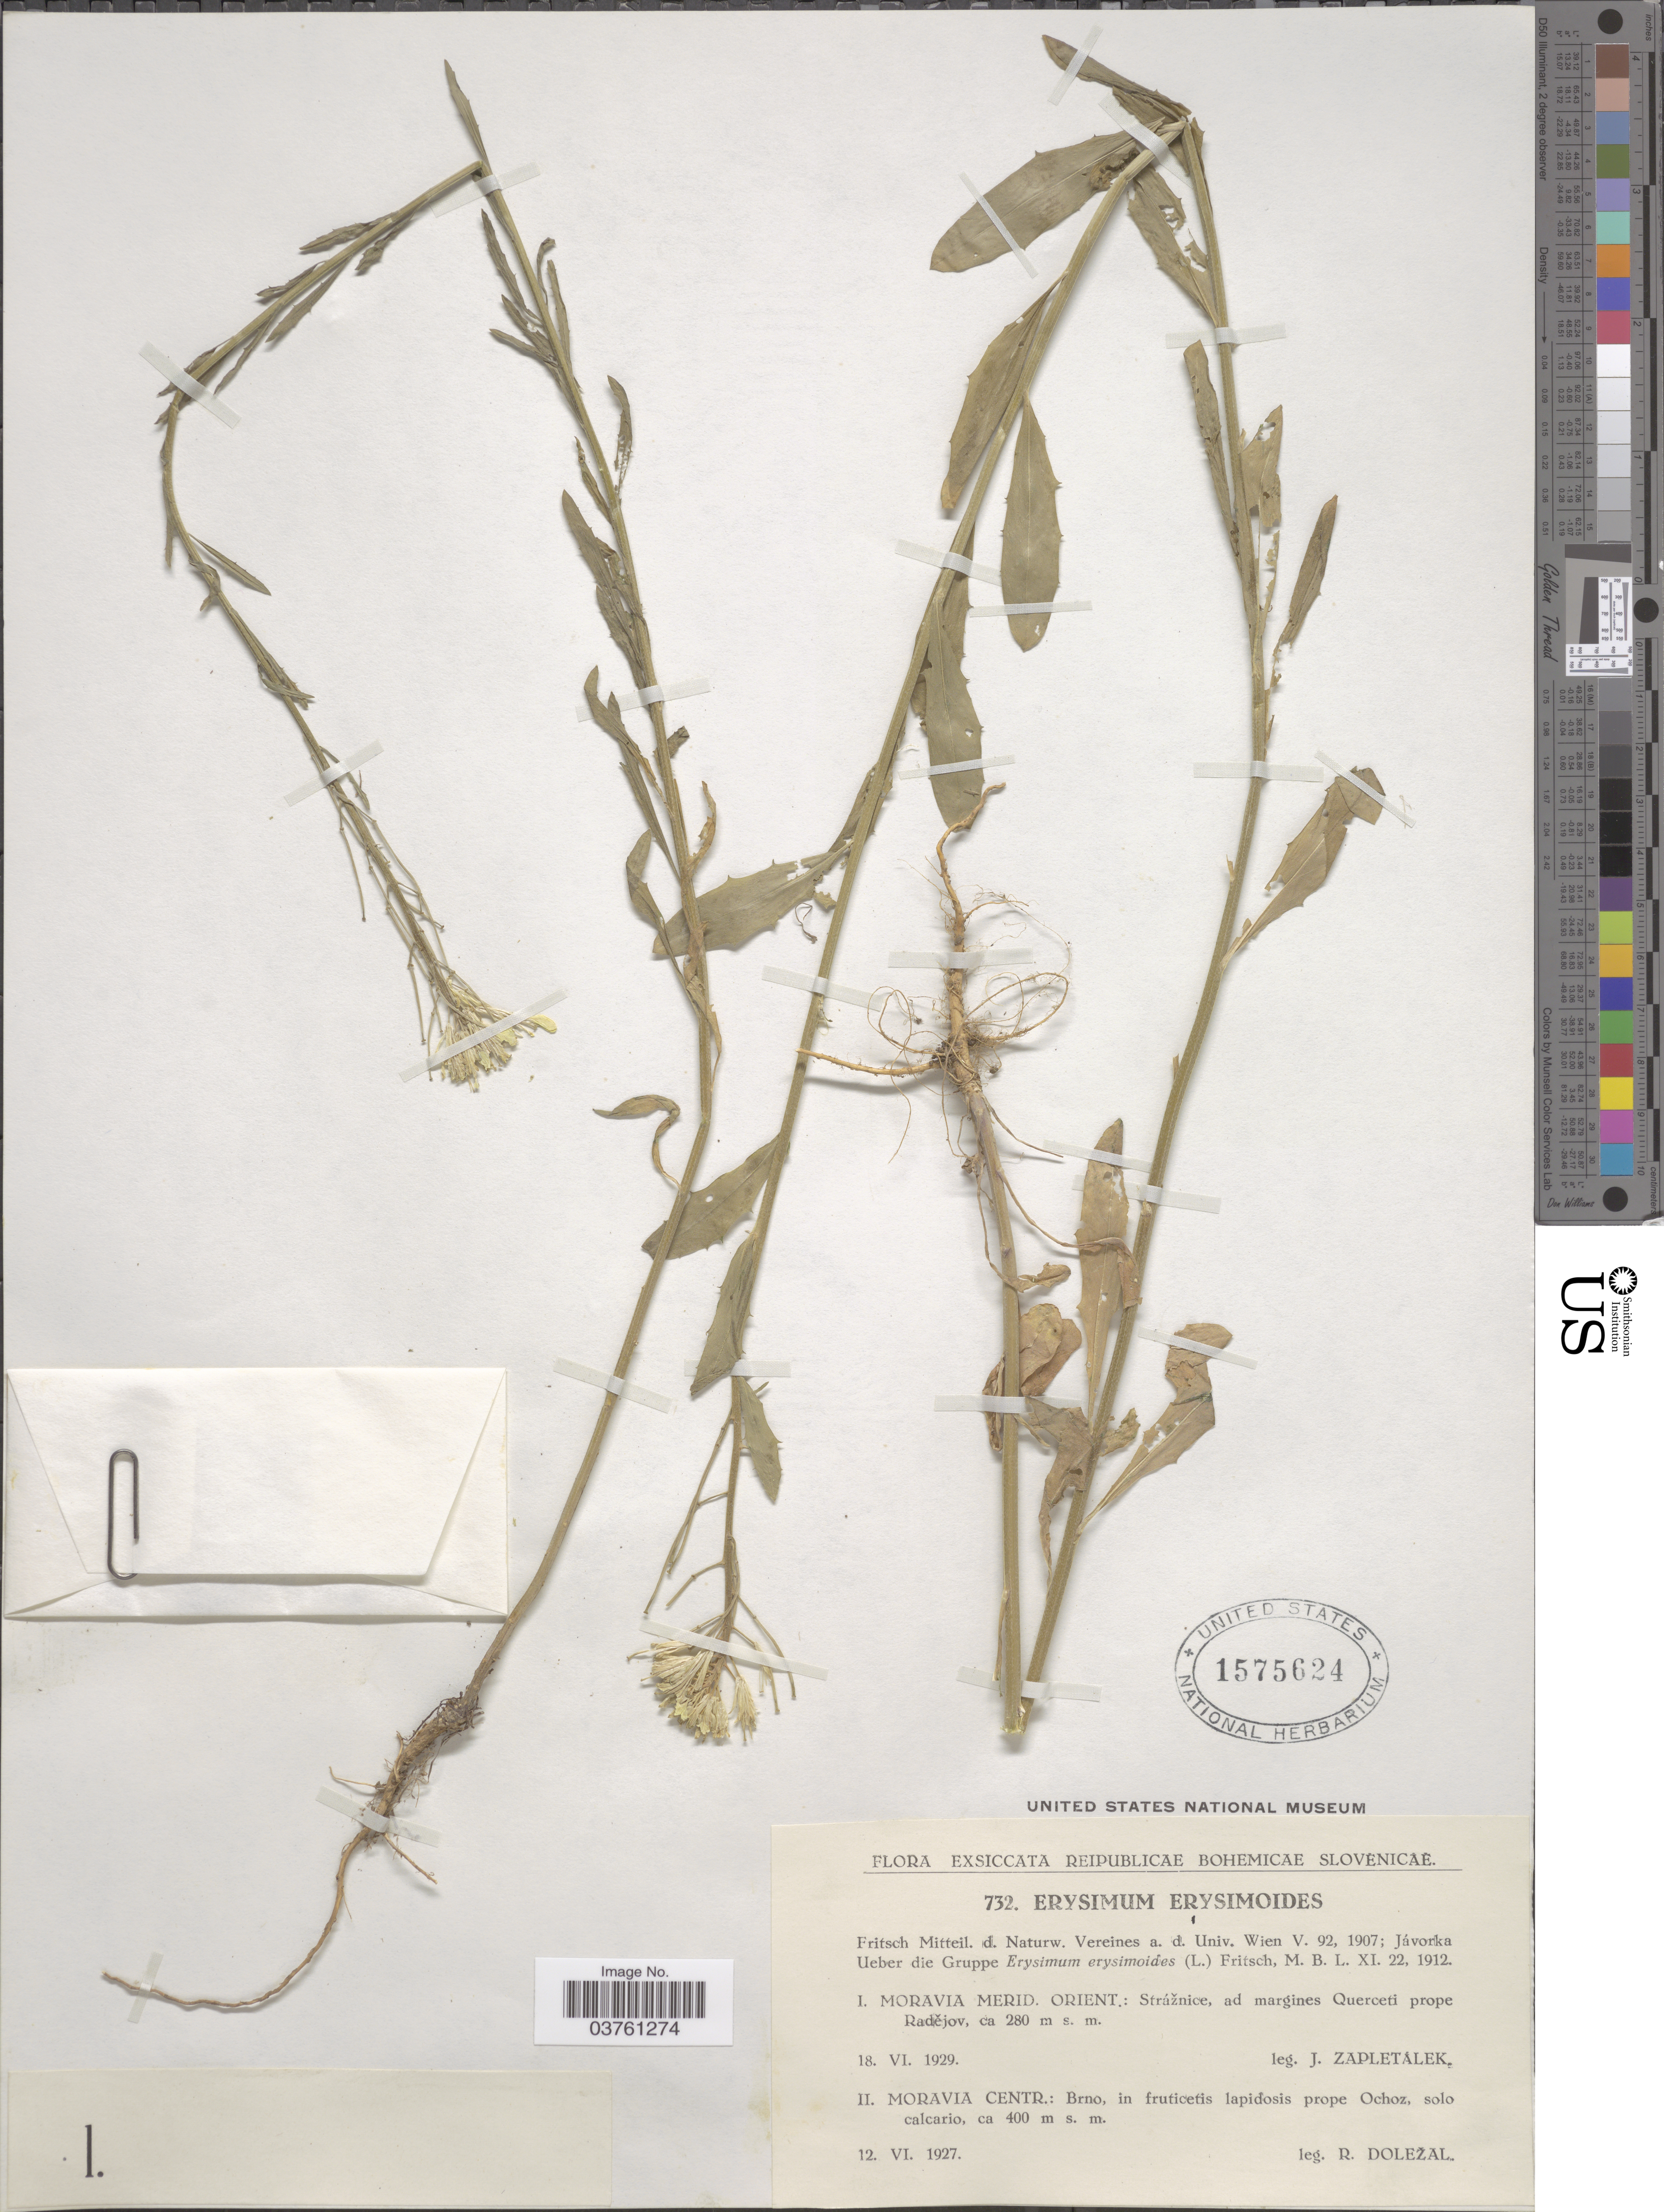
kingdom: Plantae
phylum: Tracheophyta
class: Magnoliopsida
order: Brassicales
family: Brassicaceae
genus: Erysimum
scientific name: Erysimum erysimoides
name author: (Kar. & Kir.) Kuntze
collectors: J. Zapletálek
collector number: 732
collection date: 1929-06-18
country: Czechia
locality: Reipublicae Bohemicae Slovenicae. Moravia Merid. Orient.: Strážnice, ad margines Querceti prope Radějov.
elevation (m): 280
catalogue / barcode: US 1575624